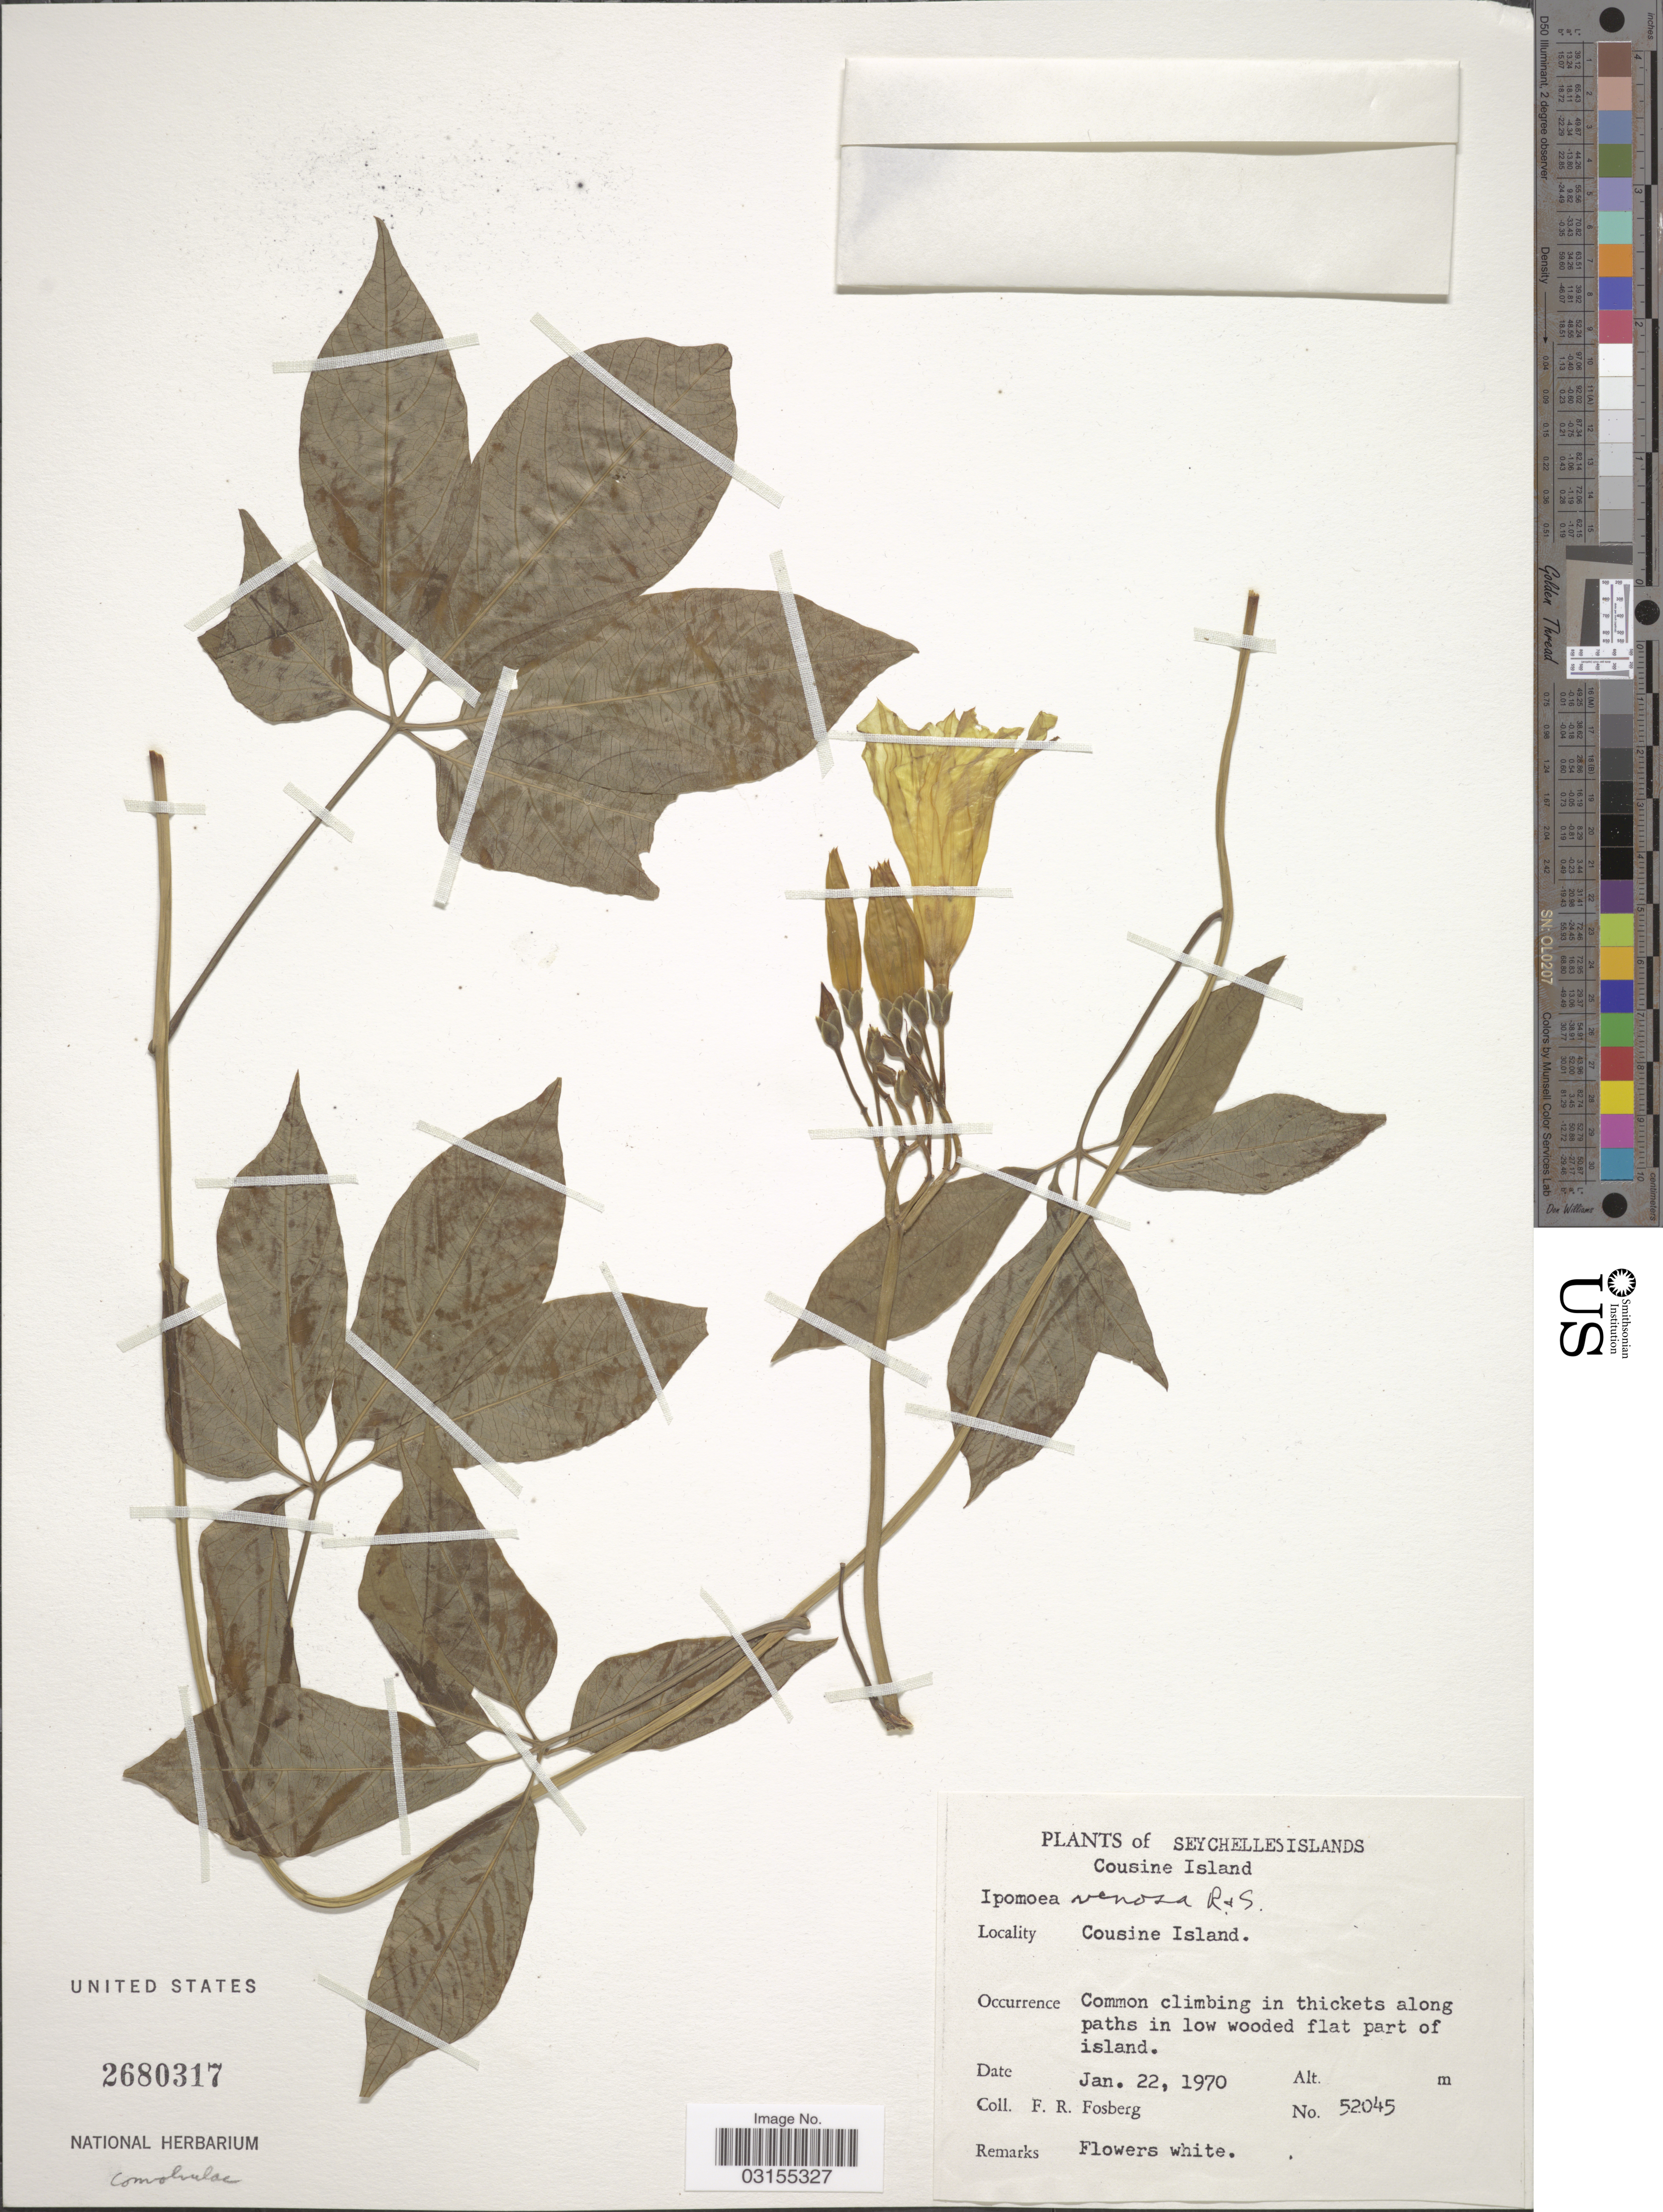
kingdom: Plantae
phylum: Tracheophyta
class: Magnoliopsida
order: Solanales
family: Convolvulaceae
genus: Ipomoea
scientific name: Ipomoea venosa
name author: (Desr.) Roem. & Schult.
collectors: F. R. Fosberg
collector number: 52045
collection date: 1970-01-22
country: Seychelles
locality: Seychelles Islands. Cousine Island. Cousine Island.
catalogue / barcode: US 2680317